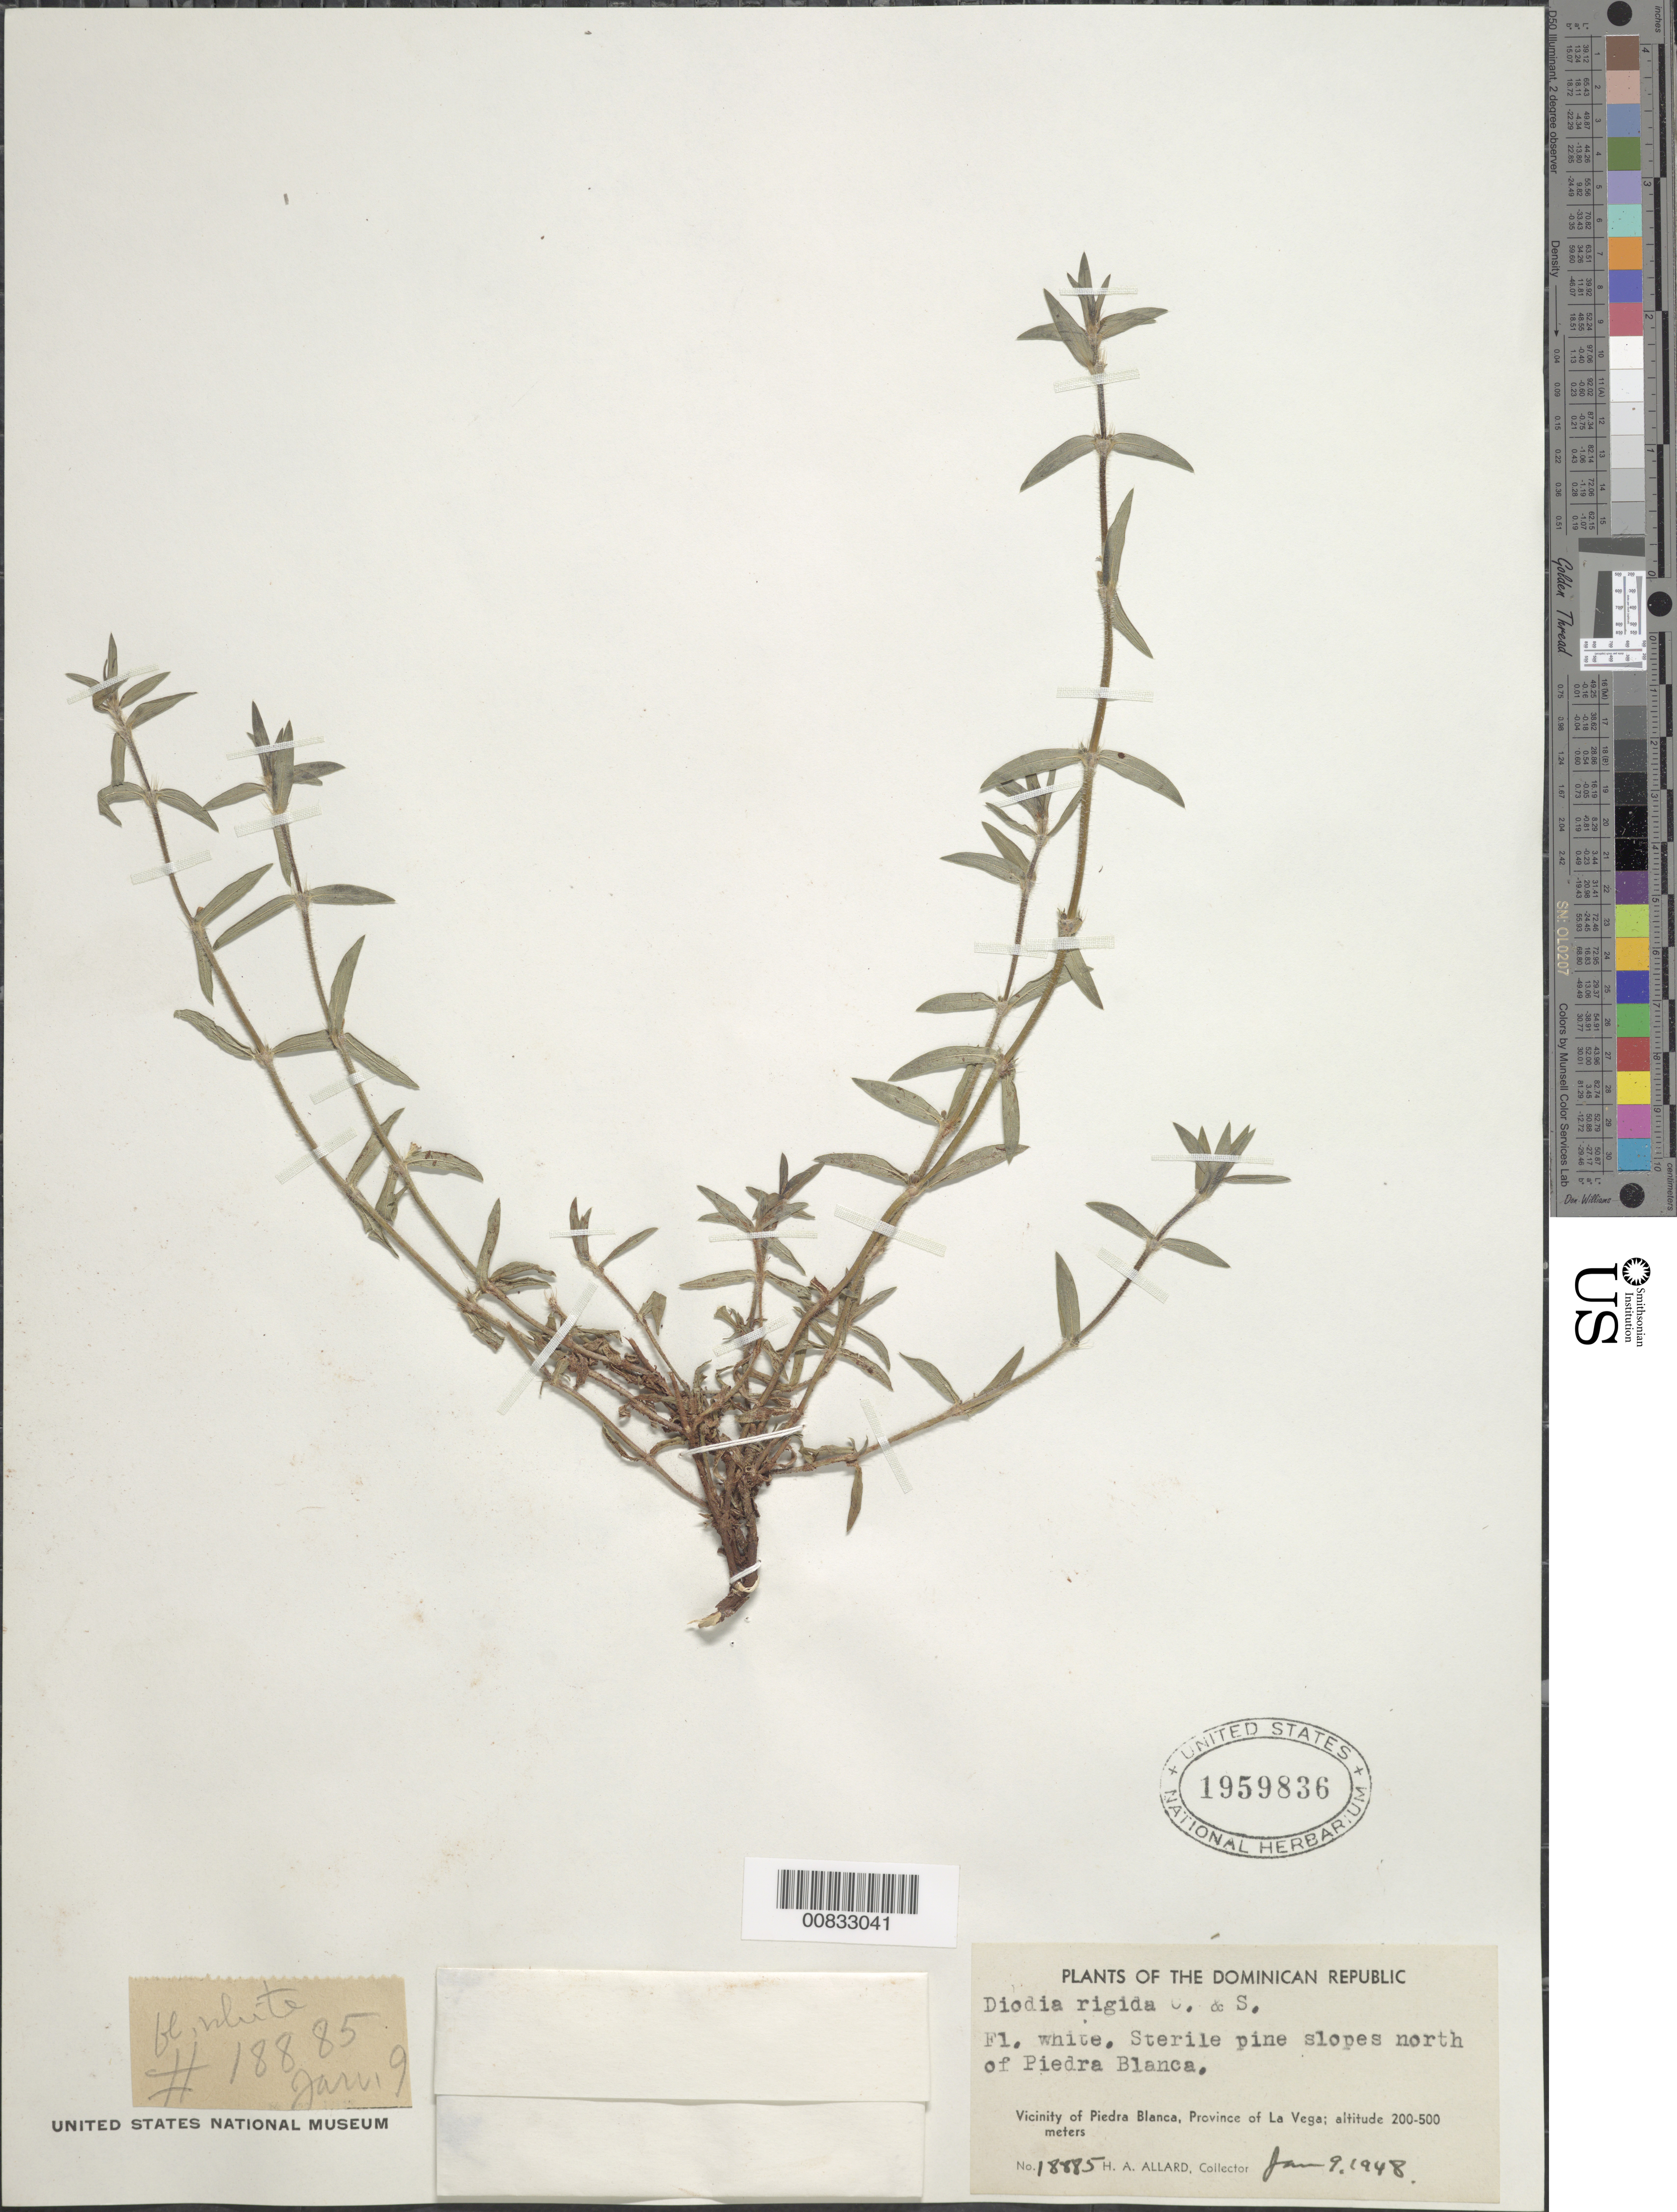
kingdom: Plantae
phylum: Tracheophyta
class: Magnoliopsida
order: Gentianales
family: Rubiaceae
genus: Diodella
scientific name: Diodella apiculata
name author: (Willd. ex Roem. & Schult.) Delprete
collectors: H. A. Allard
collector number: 18885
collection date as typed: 09 Jan 1948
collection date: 1948-01-09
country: Dominican Republic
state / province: La Vega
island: Hispaniola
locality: Vicinity of Piedra Blanca, N of town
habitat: Pine slopes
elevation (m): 200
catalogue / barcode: US 1959836